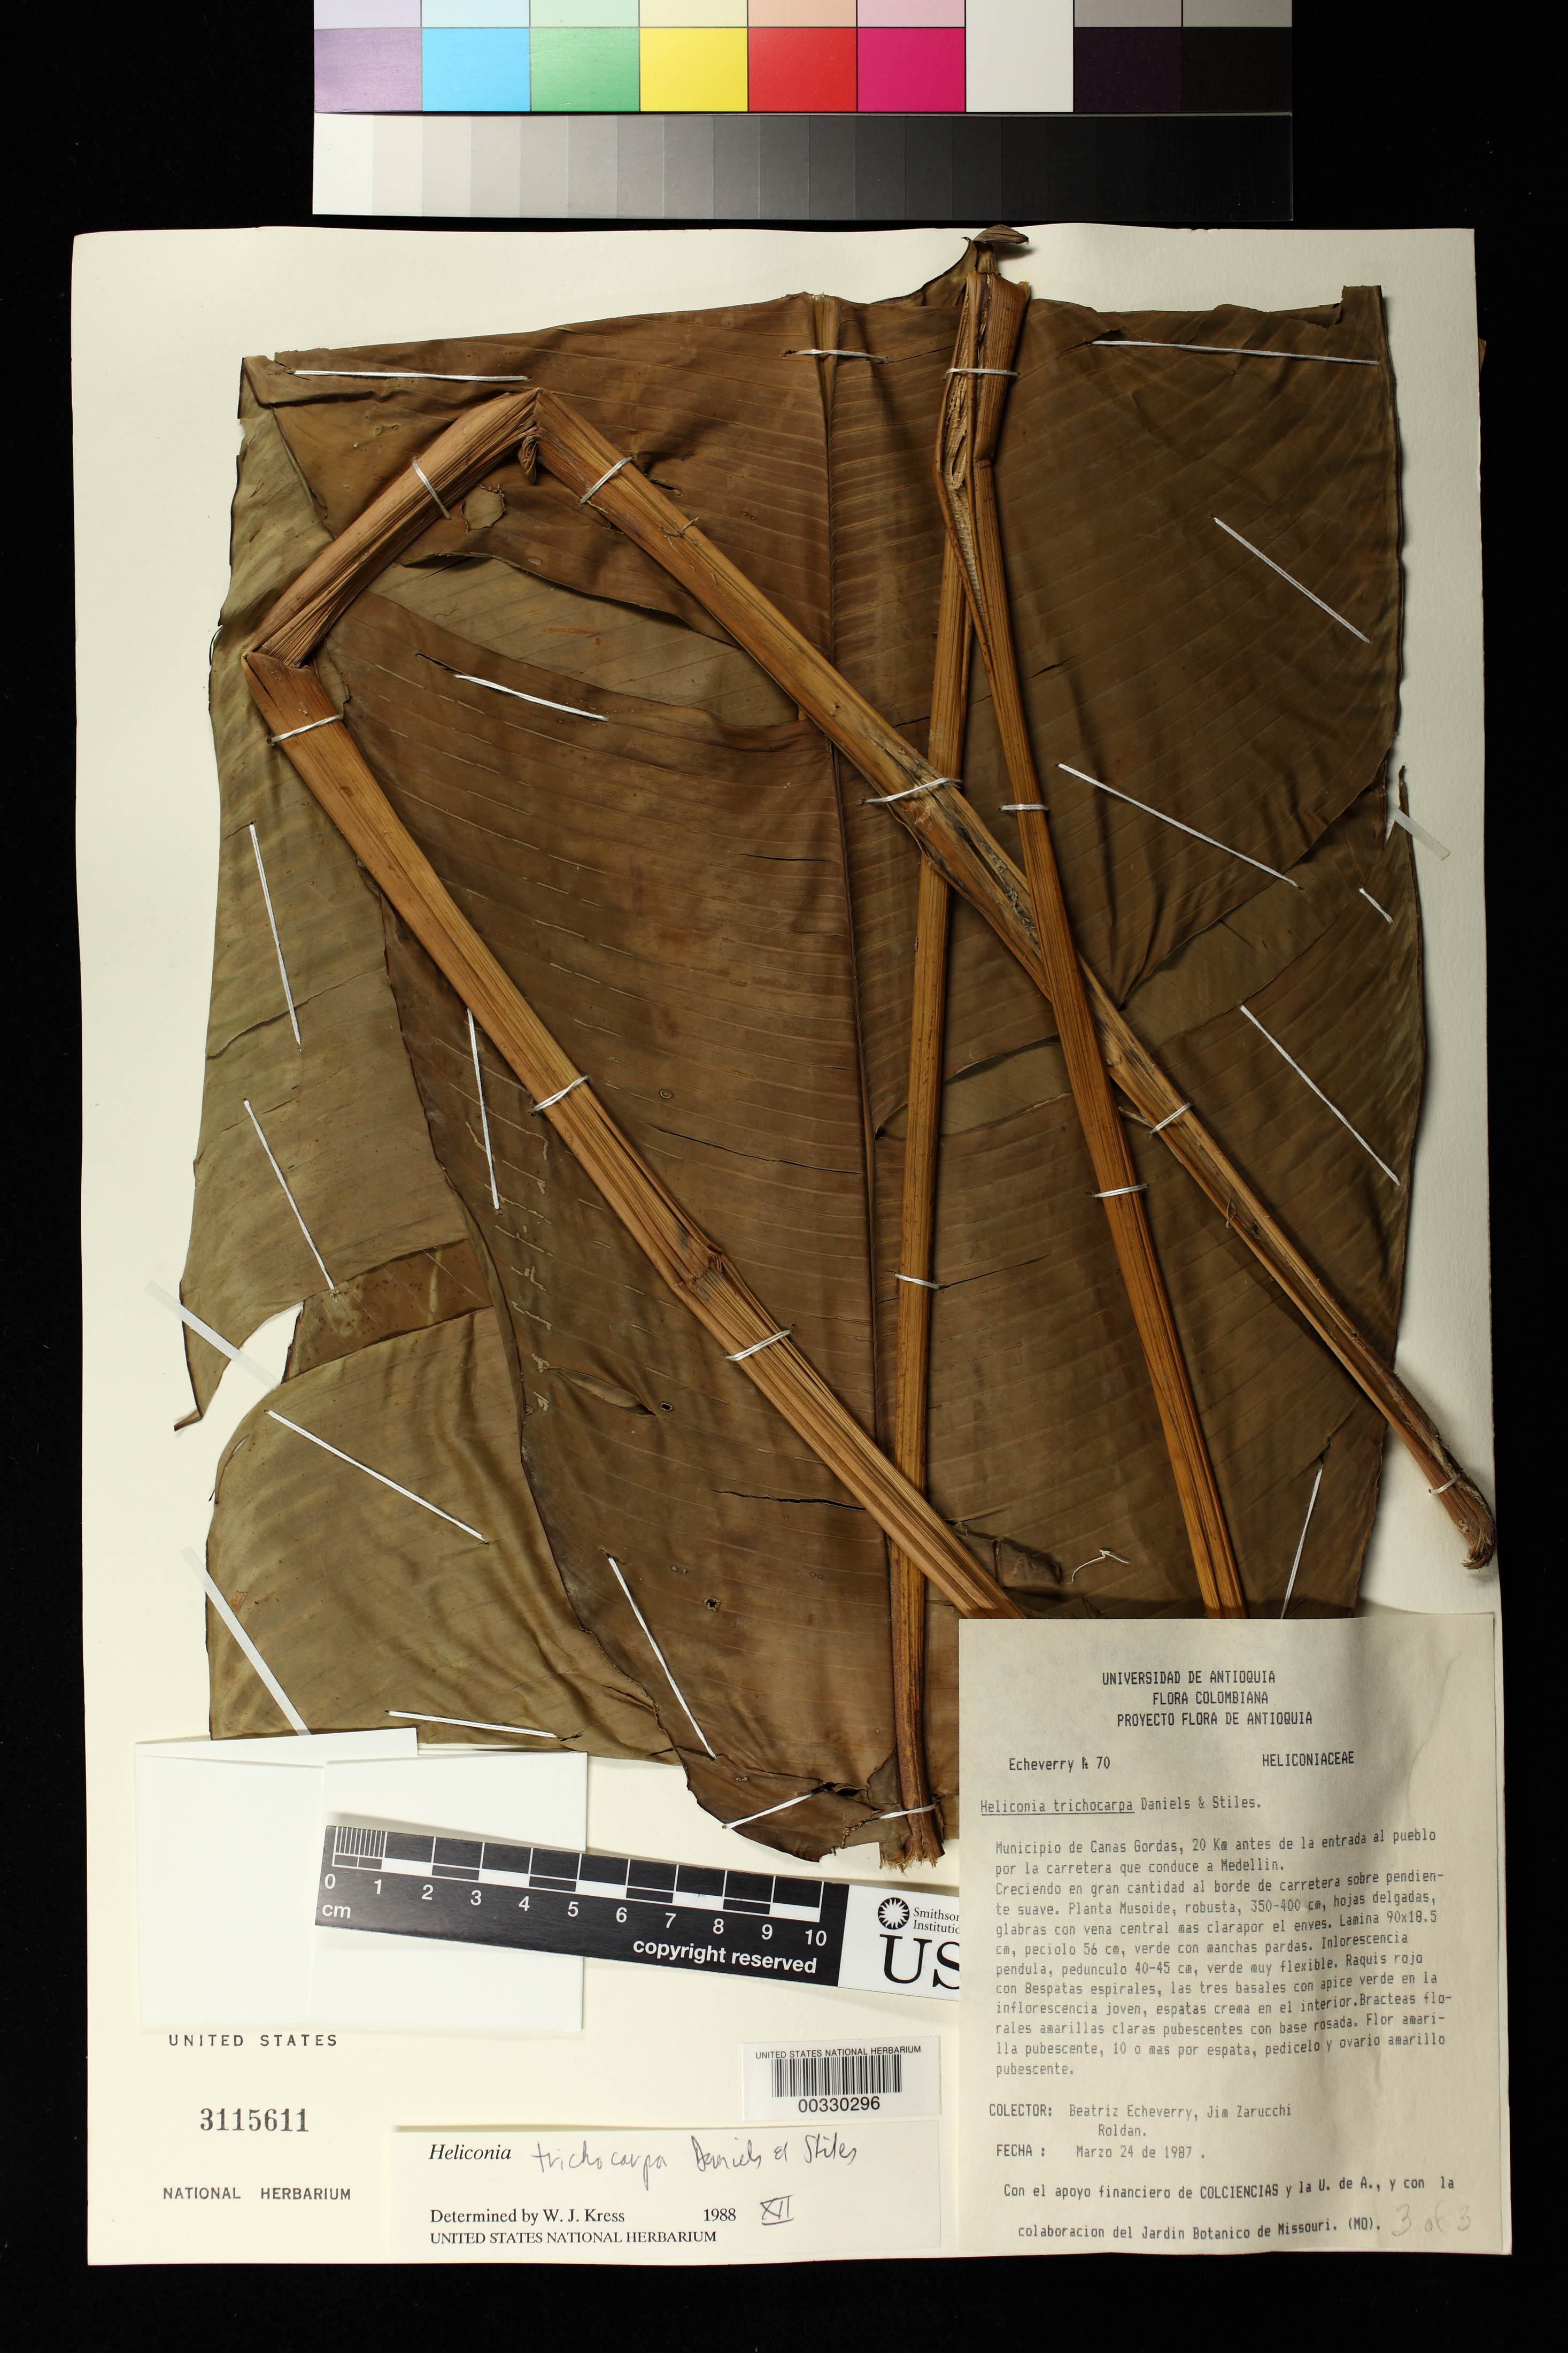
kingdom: Plantae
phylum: Tracheophyta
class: Liliopsida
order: Zingiberales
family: Heliconiaceae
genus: Heliconia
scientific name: Heliconia trichocarpa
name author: G.S. Daniels & F.G. Stiles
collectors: B. Echeverry, J. L. Zarucchi & F. J. Roldán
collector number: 70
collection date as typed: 24 Mar 1987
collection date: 1987-03-24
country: Colombia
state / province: Antioquia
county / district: Cañas Gordas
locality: Mun of Canas Gordas, 20 km before entrance to Pueblo by highway to Medellin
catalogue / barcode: US 3115611